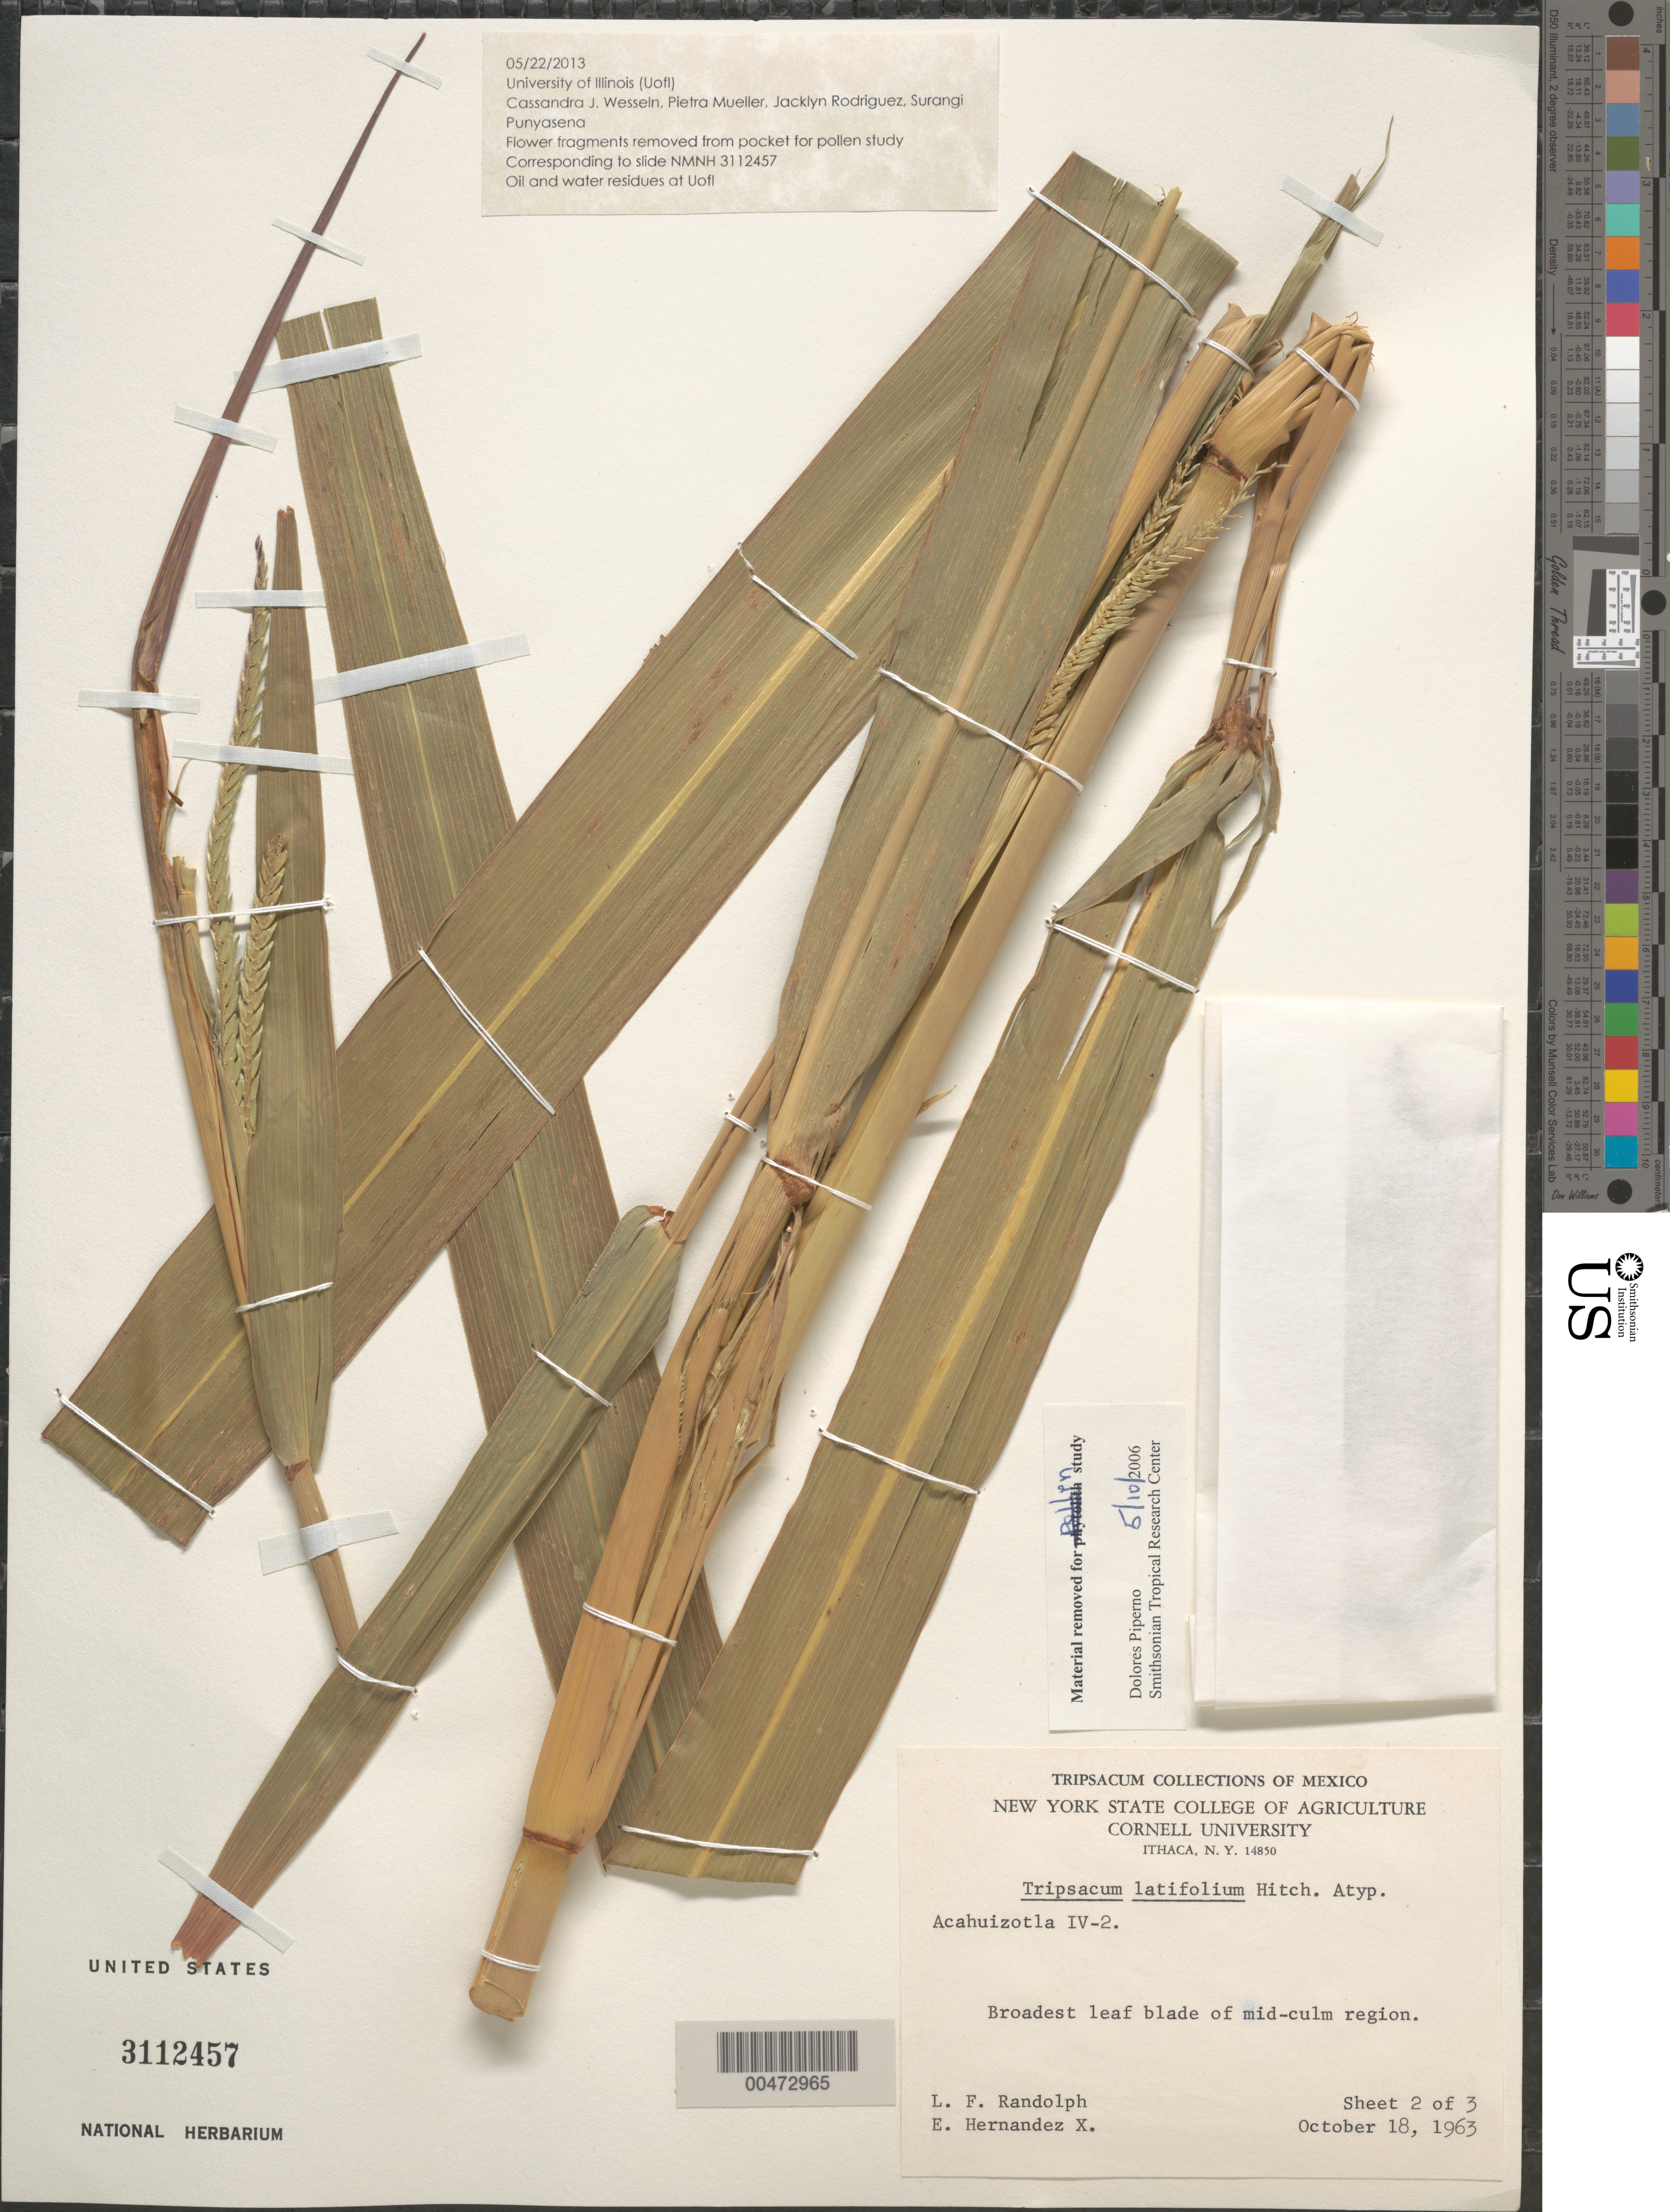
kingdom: Plantae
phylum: Tracheophyta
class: Liliopsida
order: Poales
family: Poaceae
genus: Tripsacum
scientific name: Tripsacum latifolium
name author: Hitchc.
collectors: L. F. Randolph & E. I. Hernández-X.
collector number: Acahui. IV-2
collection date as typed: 18 Oct 1963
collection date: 1963-10-18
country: Mexico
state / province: Guerrero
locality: Acahuizotla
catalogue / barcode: US 3112457